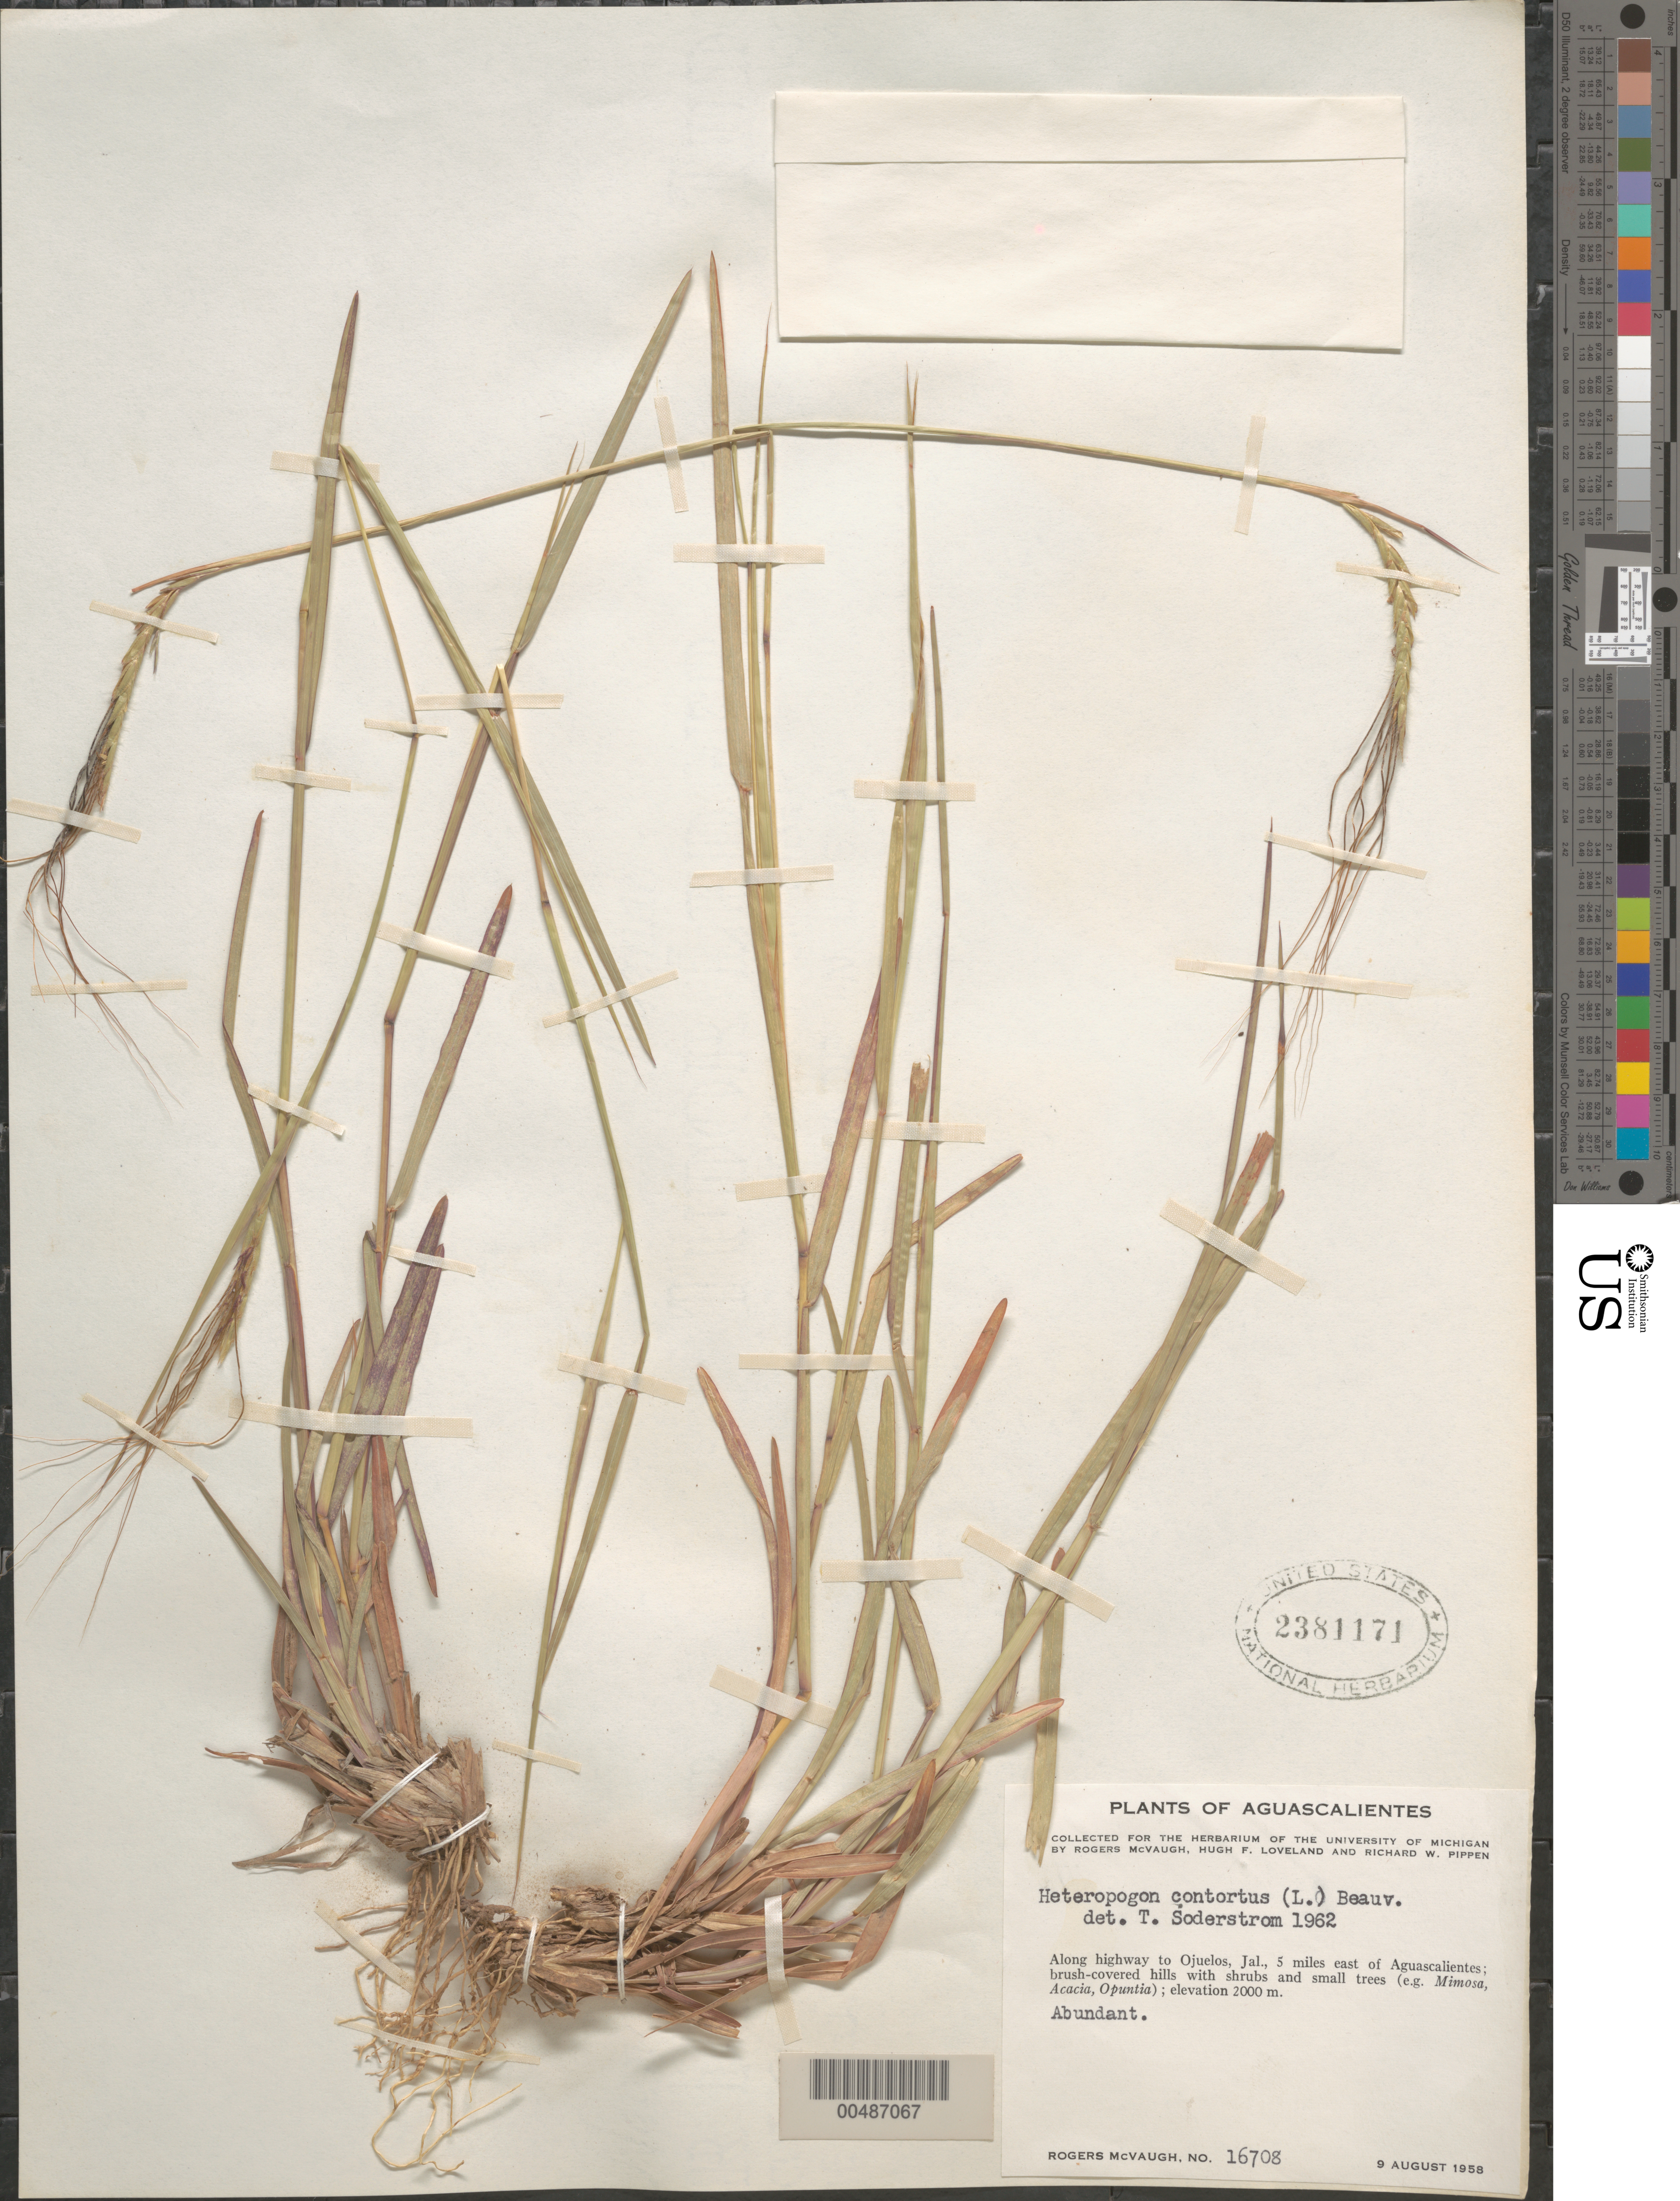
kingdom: Plantae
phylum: Tracheophyta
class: Liliopsida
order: Poales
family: Poaceae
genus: Heteropogon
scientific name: Heteropogon contortus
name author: (L.) P. Beauv. ex Roem. & Schult.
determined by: Soderstrom, T. R.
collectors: R. McVaugh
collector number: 16708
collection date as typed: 9 Aug 1958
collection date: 1958-08-09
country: Mexico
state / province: Aguascalientes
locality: Along hwy to Ojuelos, Jal., 5 mi E of Aguascalientes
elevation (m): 2000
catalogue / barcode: US 2381171